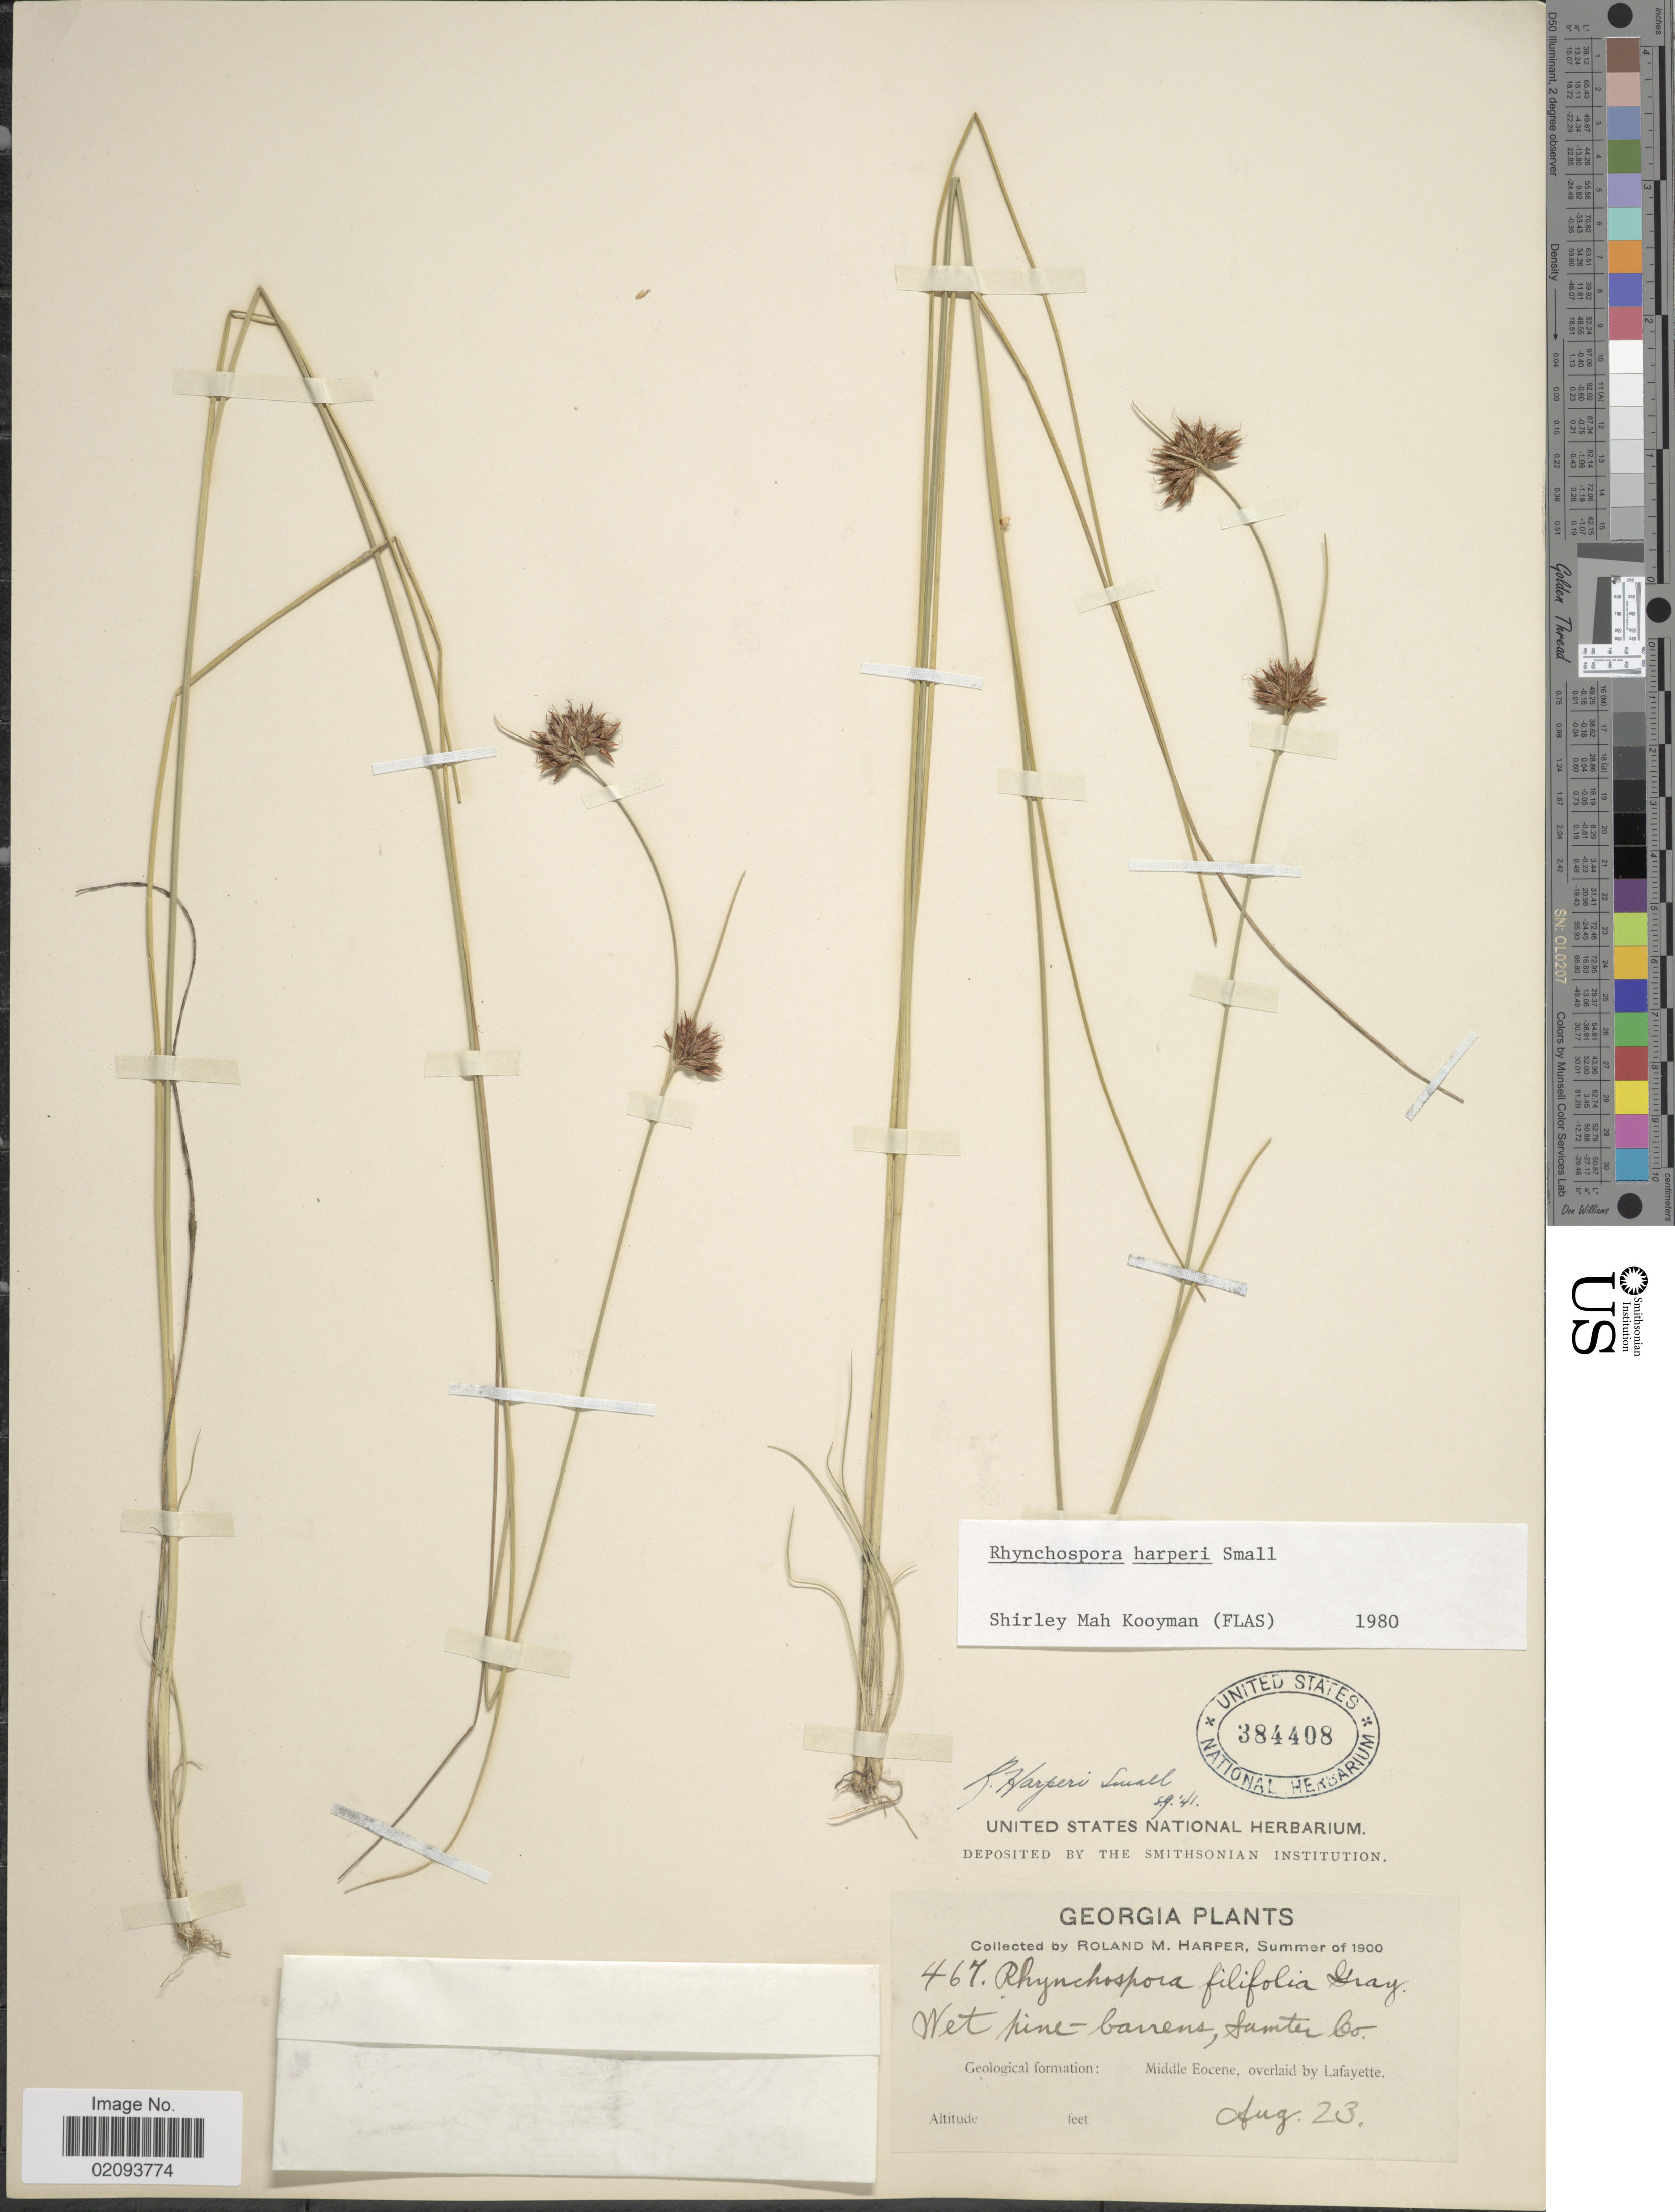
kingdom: Plantae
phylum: Tracheophyta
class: Liliopsida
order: Poales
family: Cyperaceae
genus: Rhynchospora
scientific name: Rhynchospora harperi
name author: Small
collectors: R. M. Harper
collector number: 467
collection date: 1900-08-23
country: United States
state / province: Georgia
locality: Wet pine-barrens, Sumter Co. Geological formation: Middle Eocene, overlaid by Lafayette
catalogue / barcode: US 384408